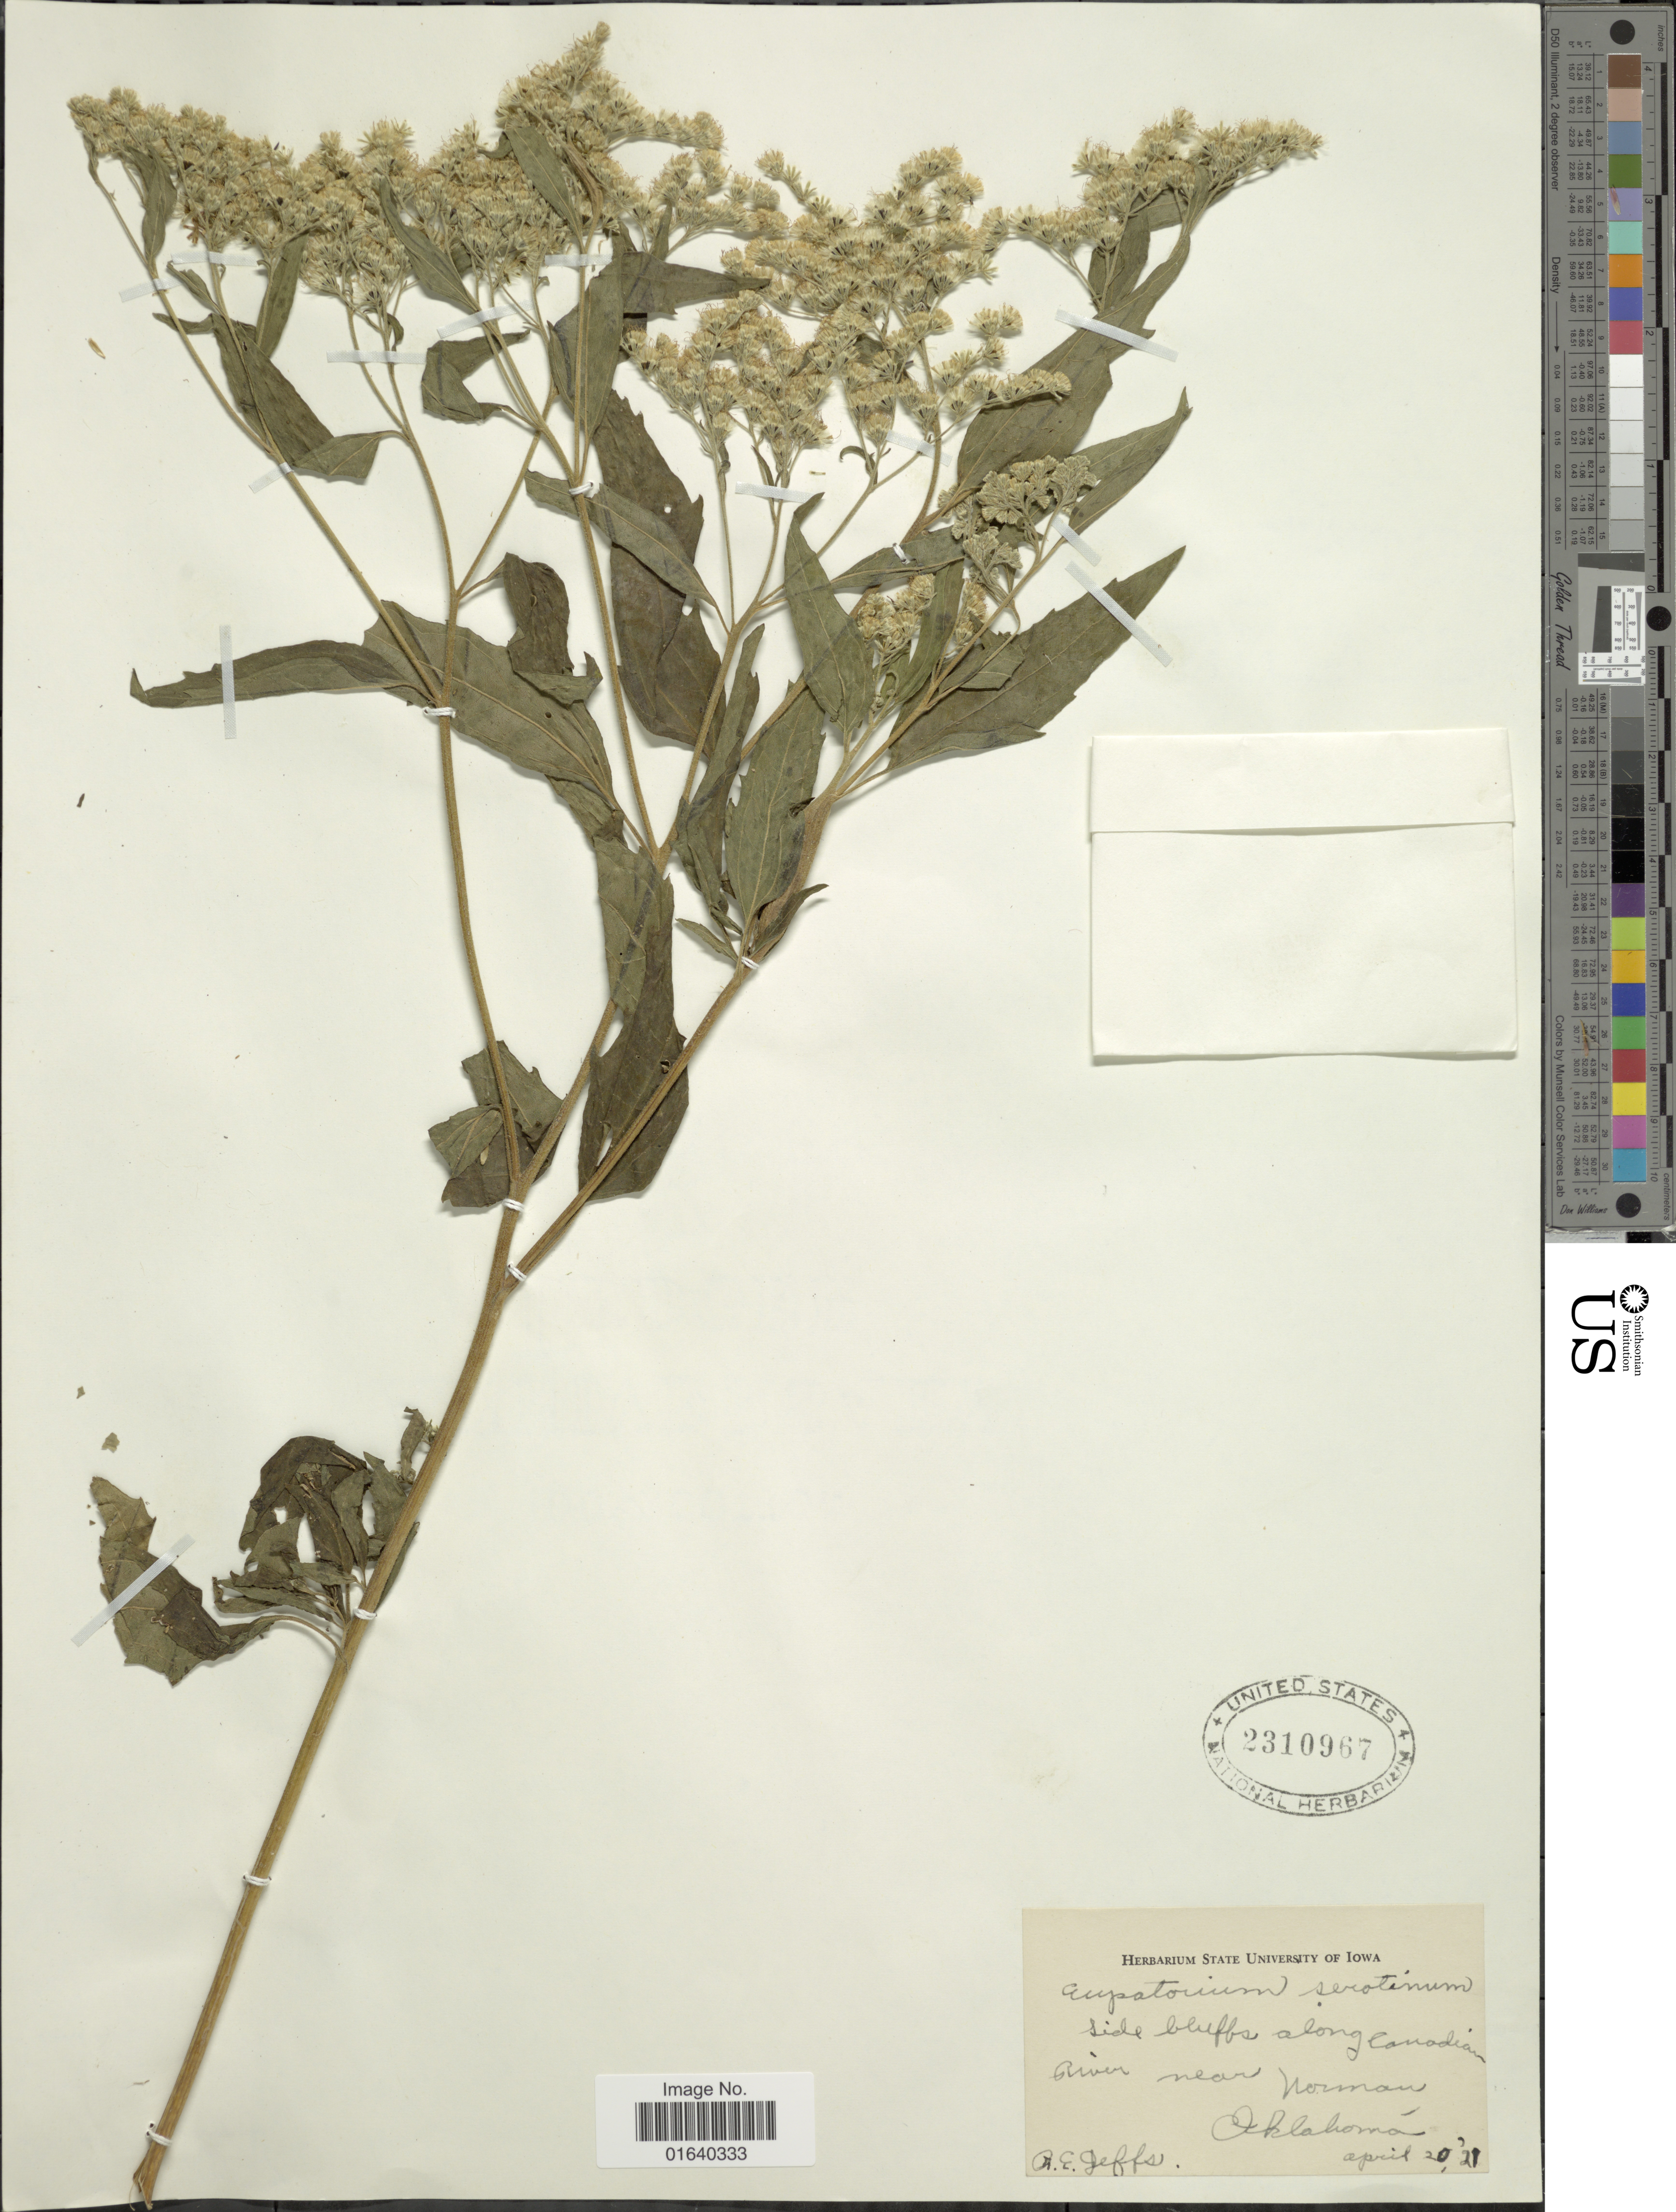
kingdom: Plantae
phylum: Tracheophyta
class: Magnoliopsida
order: Asterales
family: Asteraceae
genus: Eupatorium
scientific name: Eupatorium serotinum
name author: Michx.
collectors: R. Jeff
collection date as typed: Transcribed d/m/y: 20/4/21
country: United States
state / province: Oklahoma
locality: Side bluffs along canadian river near Norman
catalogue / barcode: US 2310967